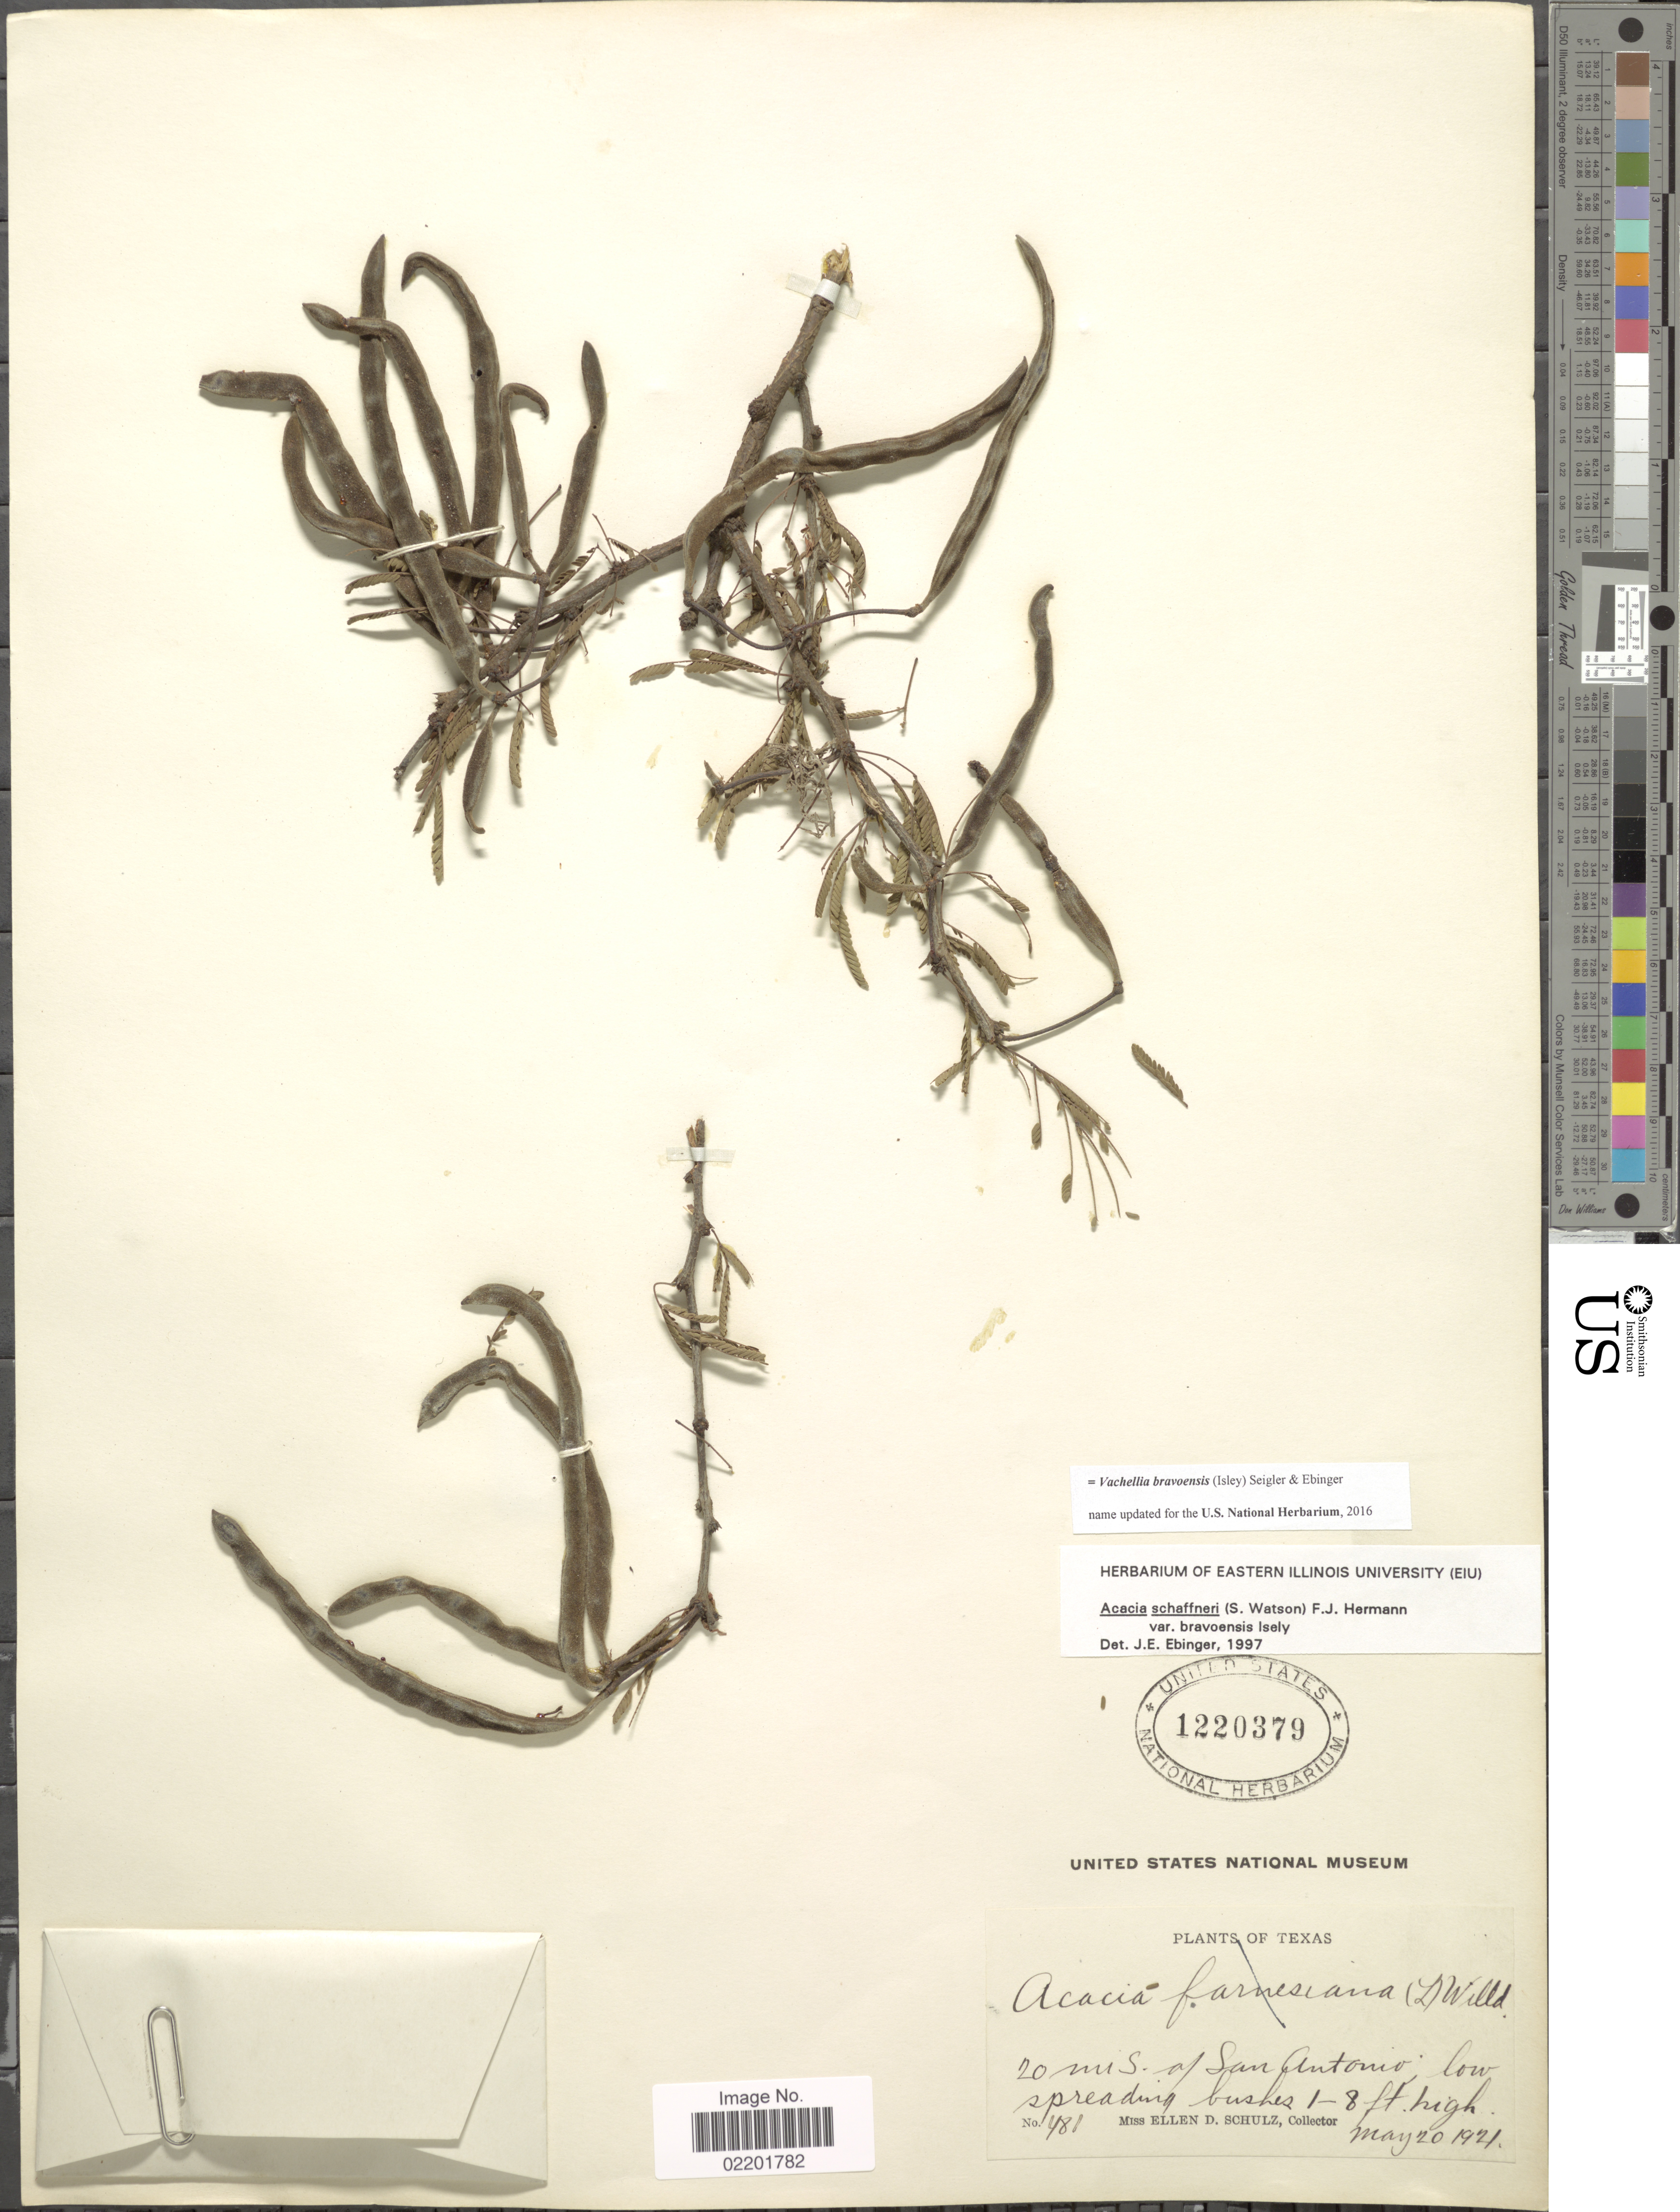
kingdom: Plantae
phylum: Tracheophyta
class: Magnoliopsida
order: Fabales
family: Fabaceae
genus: Vachellia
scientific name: Vachellia bravoensis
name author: (Isely) Seigler & Ebinger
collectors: E. D. Schulz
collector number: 481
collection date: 1921-05-20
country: United States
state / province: Texas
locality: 20 mi S of San Antonio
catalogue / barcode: US 1220379